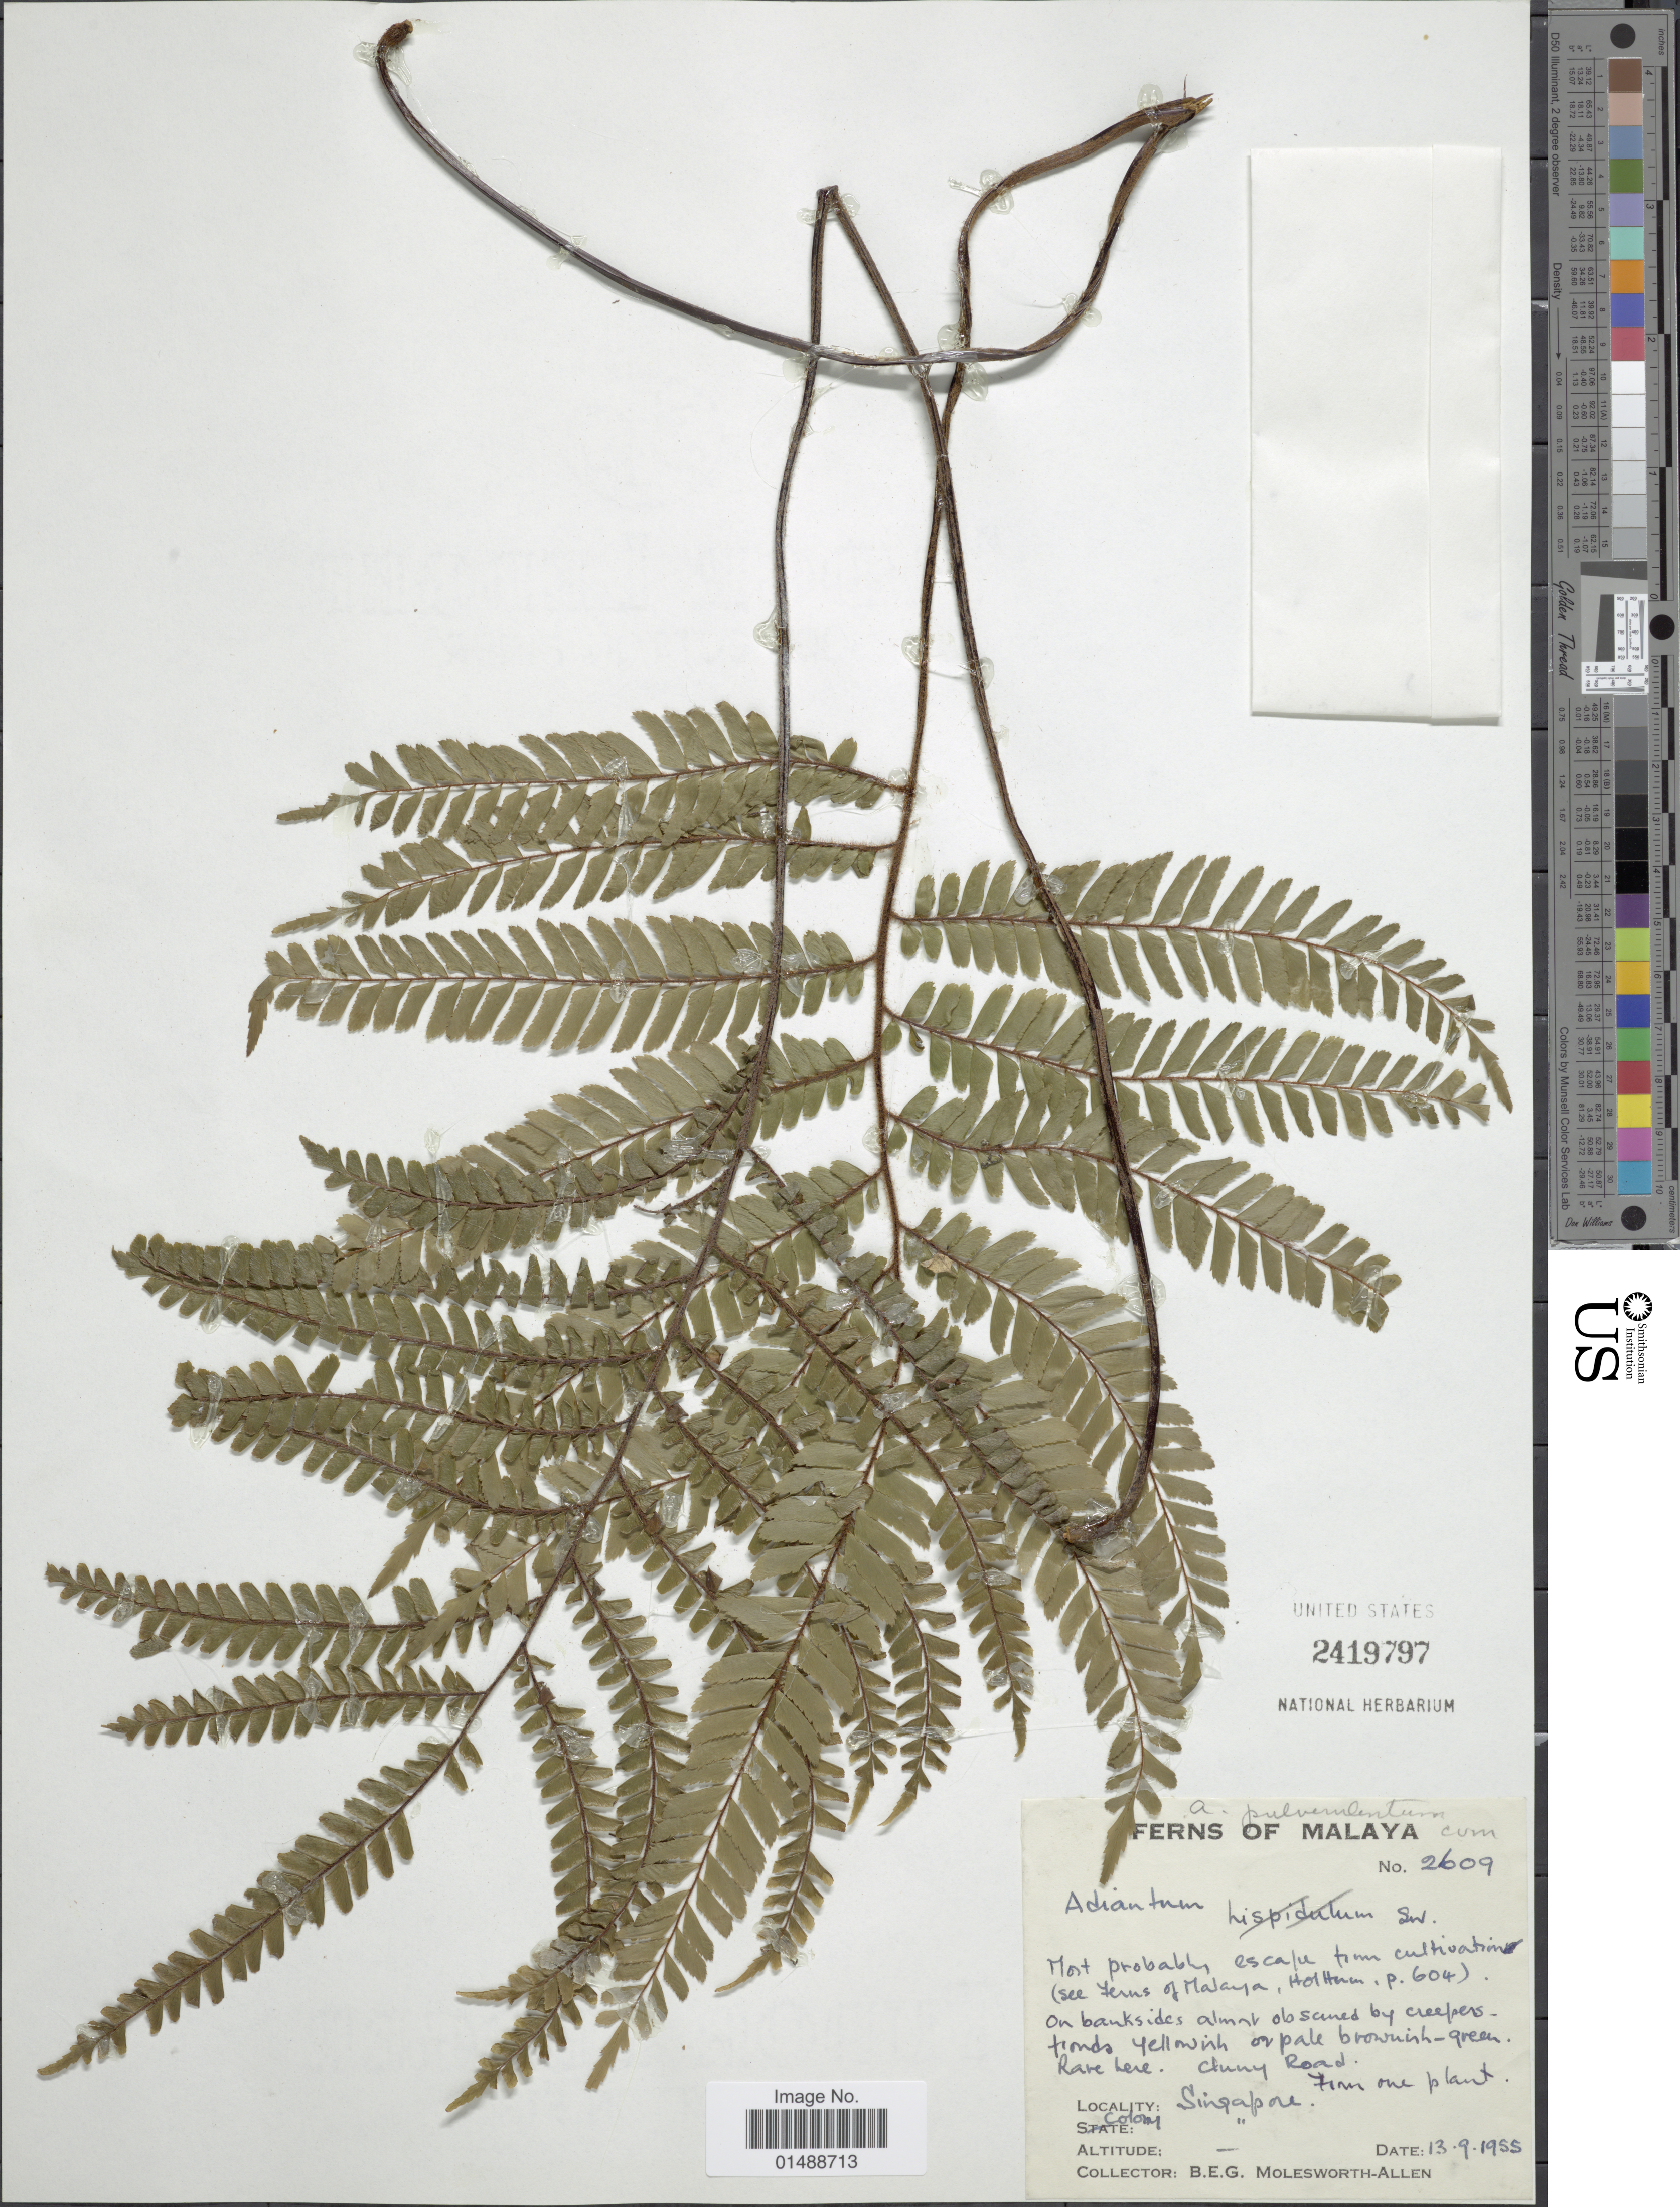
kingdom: Plantae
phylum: Tracheophyta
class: Polypodiopsida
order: Polypodiales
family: Pteridaceae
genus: Adiantum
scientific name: Adiantum pulverulentum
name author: L.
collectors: B. E. G. Molesworth-Allen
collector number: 2609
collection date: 1955-09-19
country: Singapore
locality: Malaya, Singapore.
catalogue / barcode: US 2419797